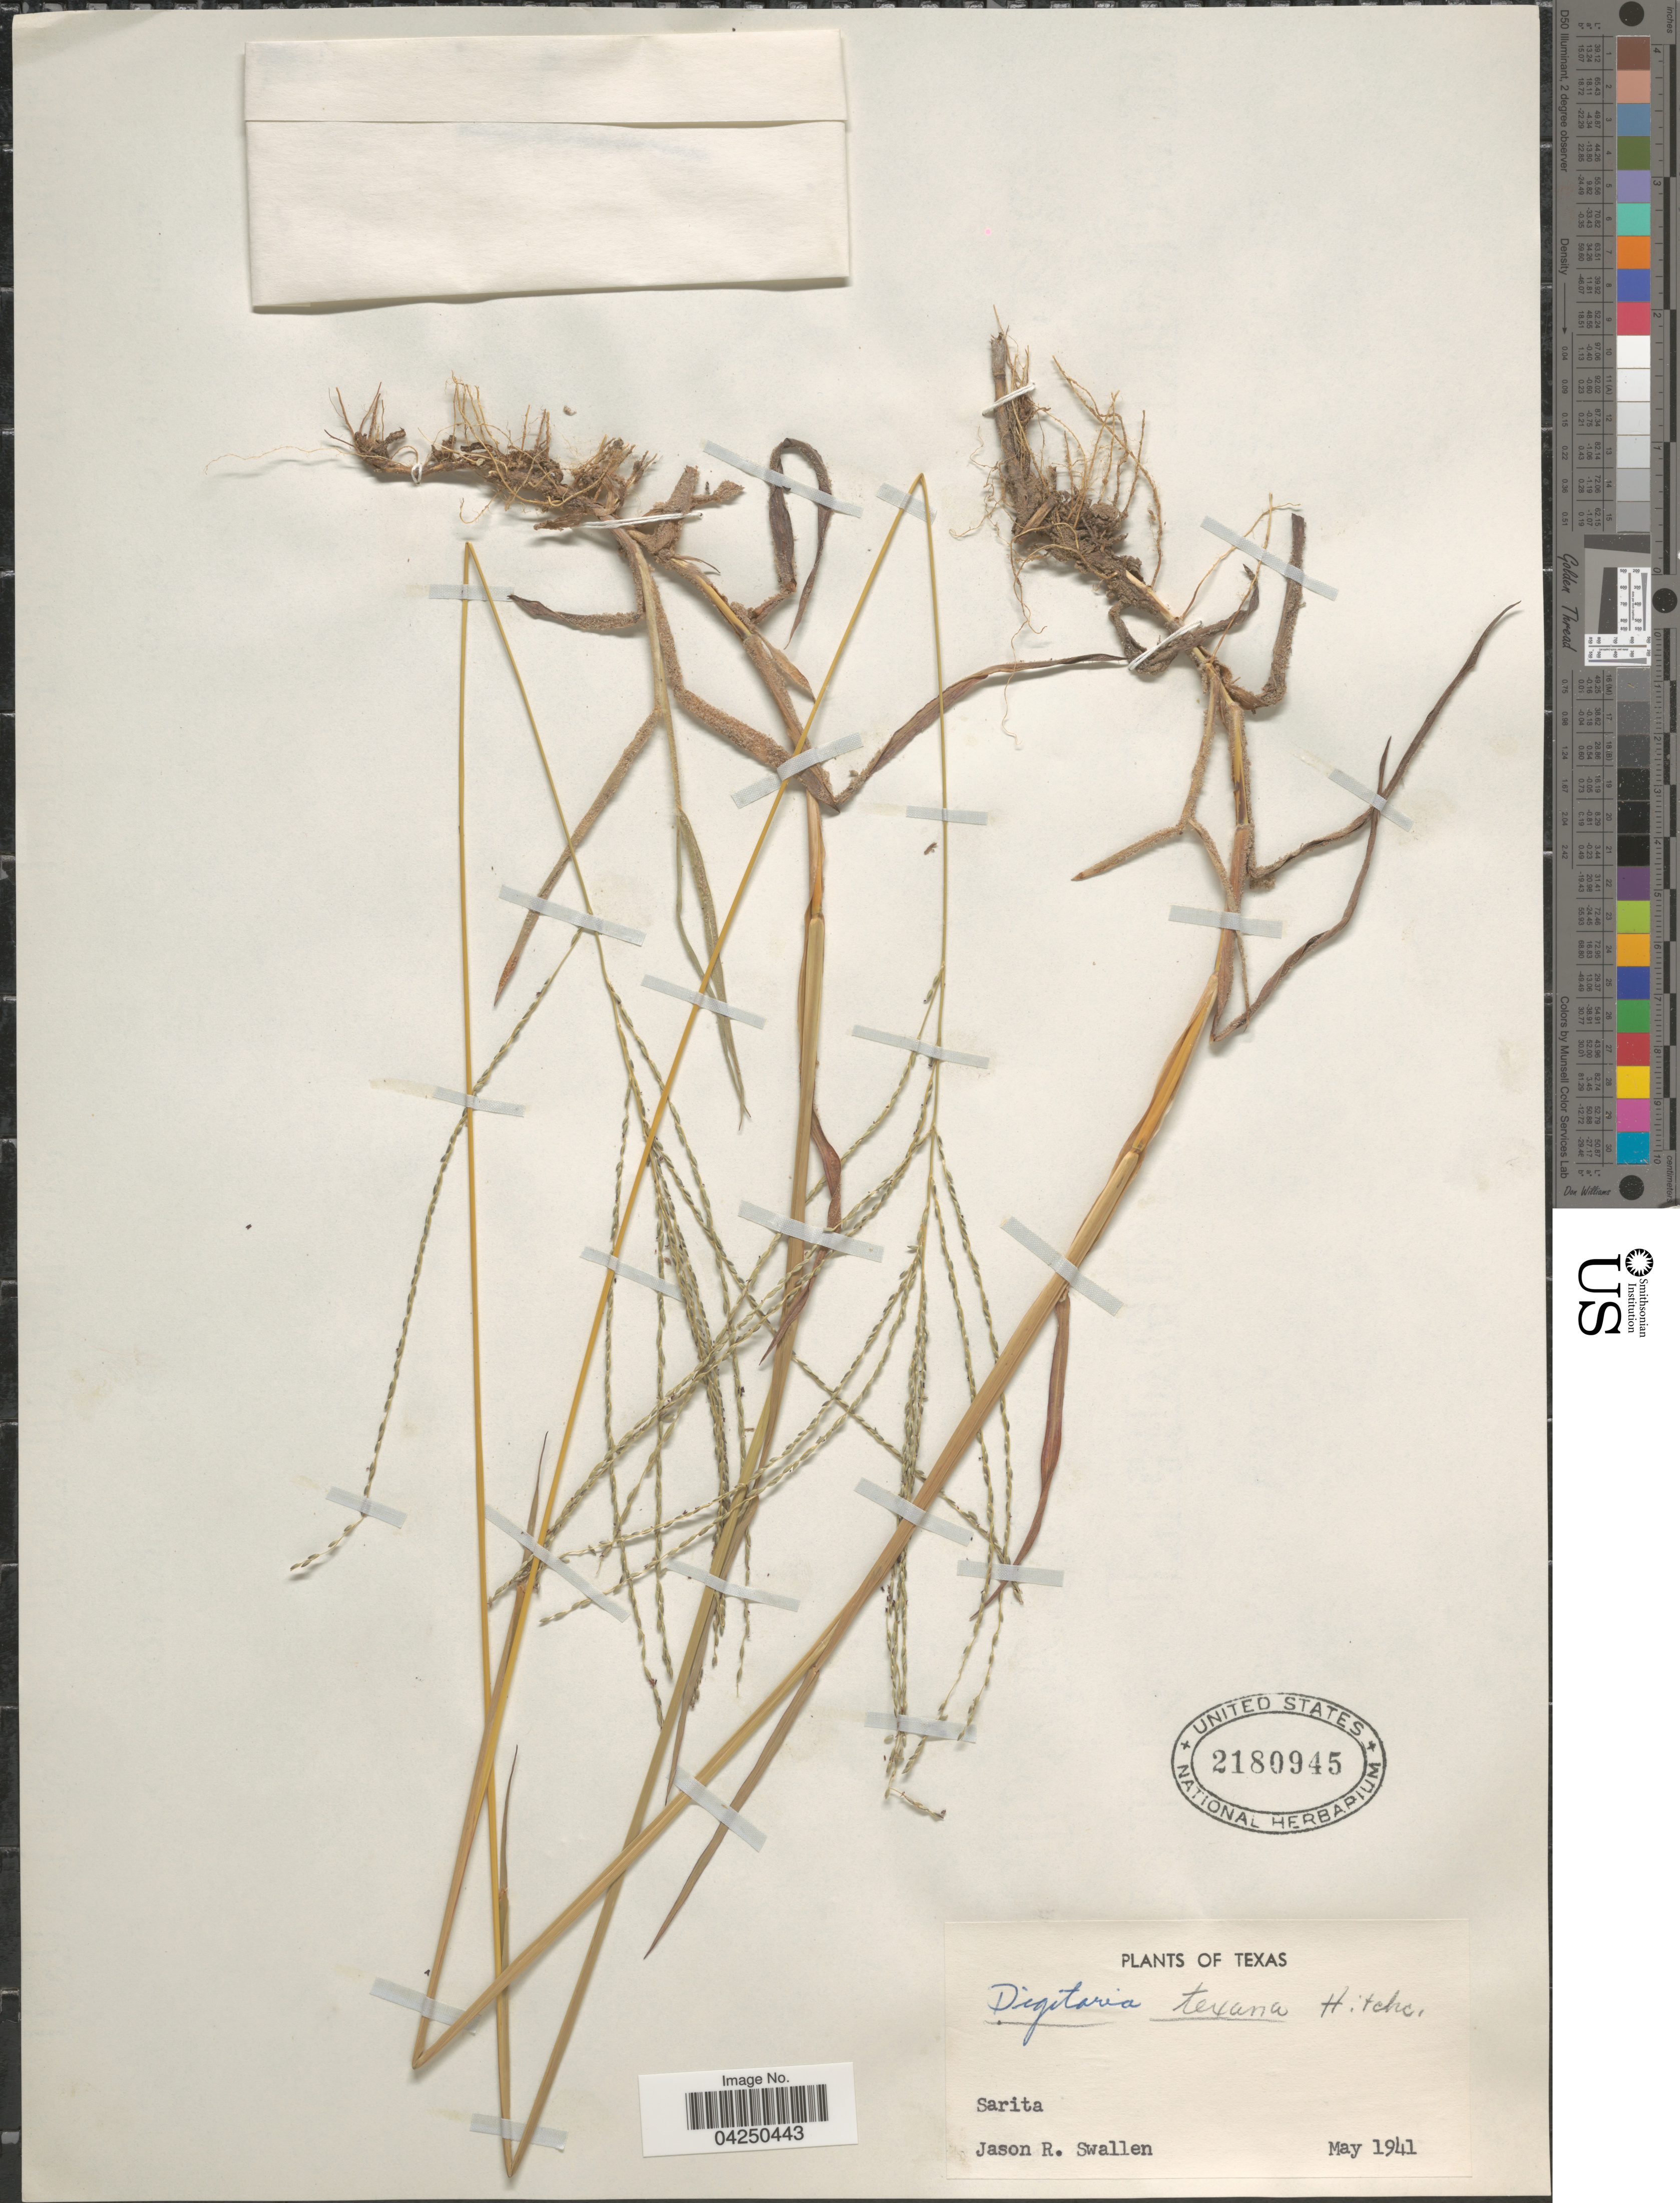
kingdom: Plantae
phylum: Tracheophyta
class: Liliopsida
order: Poales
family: Poaceae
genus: Digitaria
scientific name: Digitaria sp.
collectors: J. R. Swallen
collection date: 1941-05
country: United States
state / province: Texas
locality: Sarita.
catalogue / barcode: US 2180945